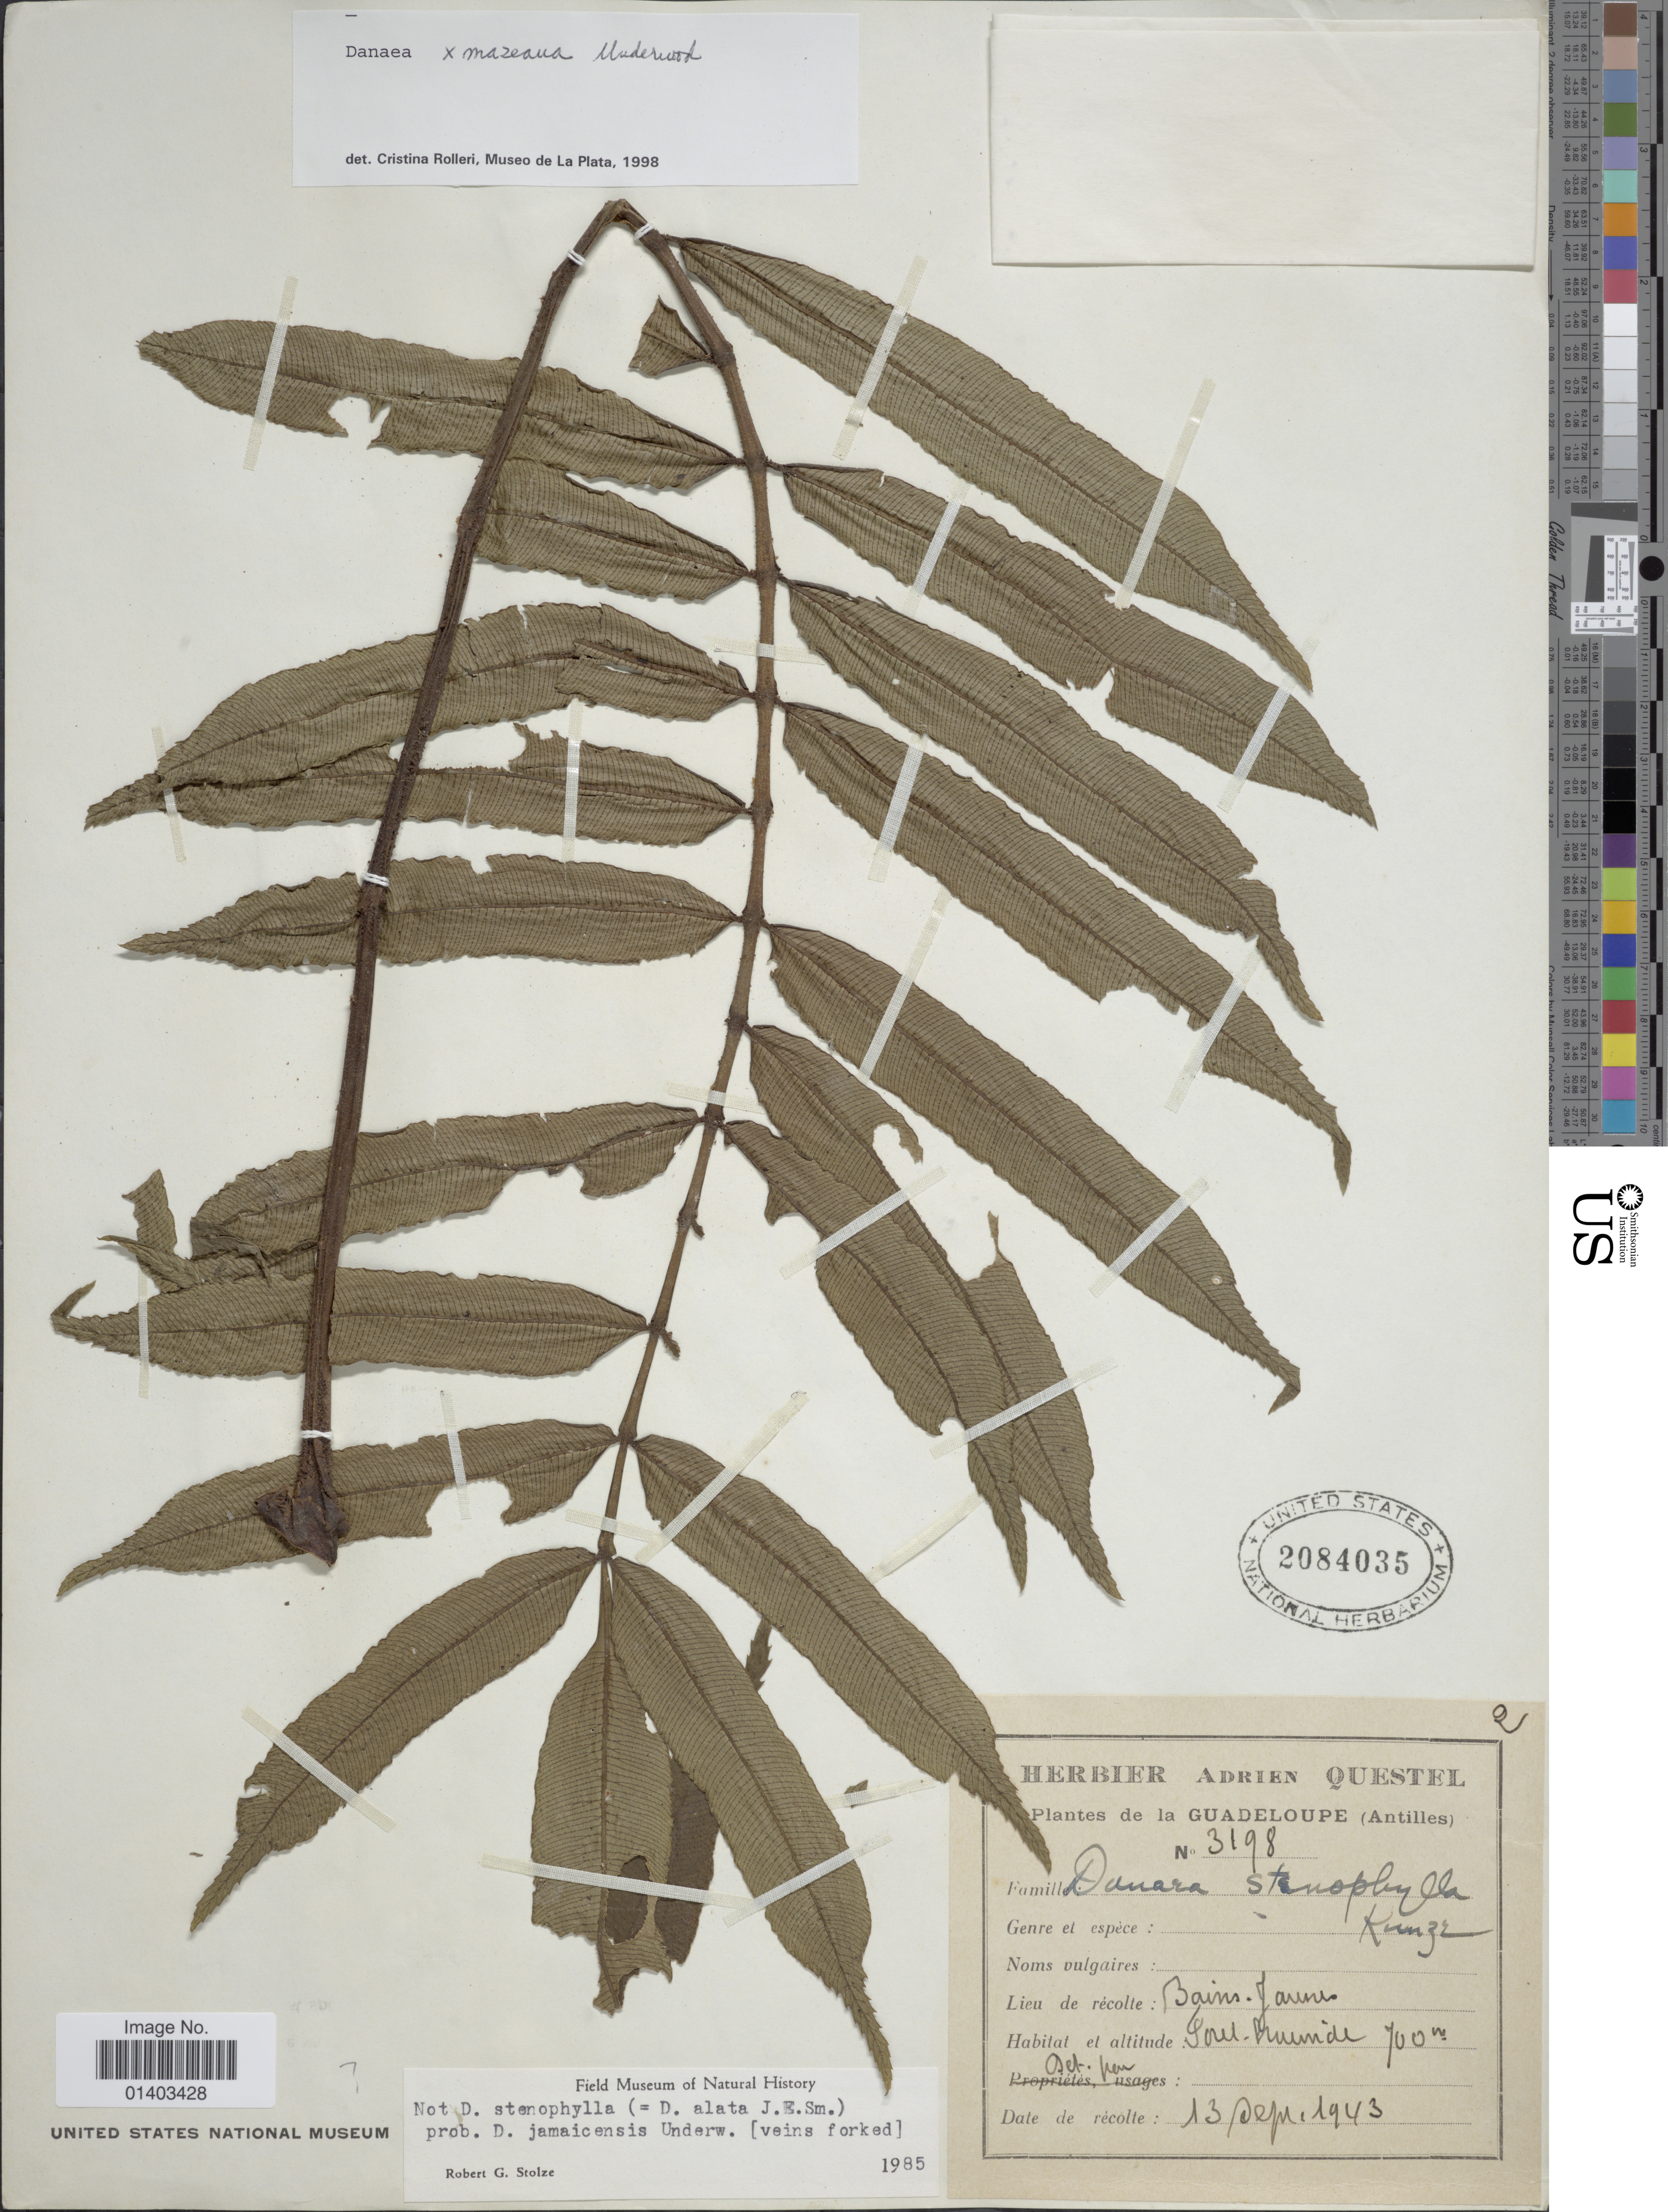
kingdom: Plantae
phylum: Tracheophyta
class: Polypodiopsida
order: Marattiales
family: Marattiaceae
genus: Danaea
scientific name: Danaea x manzeana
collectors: ex herb. A. Questal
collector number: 3198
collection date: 1943-09-13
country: Guadeloupe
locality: Bains-Jaunes, Foret humide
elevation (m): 700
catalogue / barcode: US 2084035